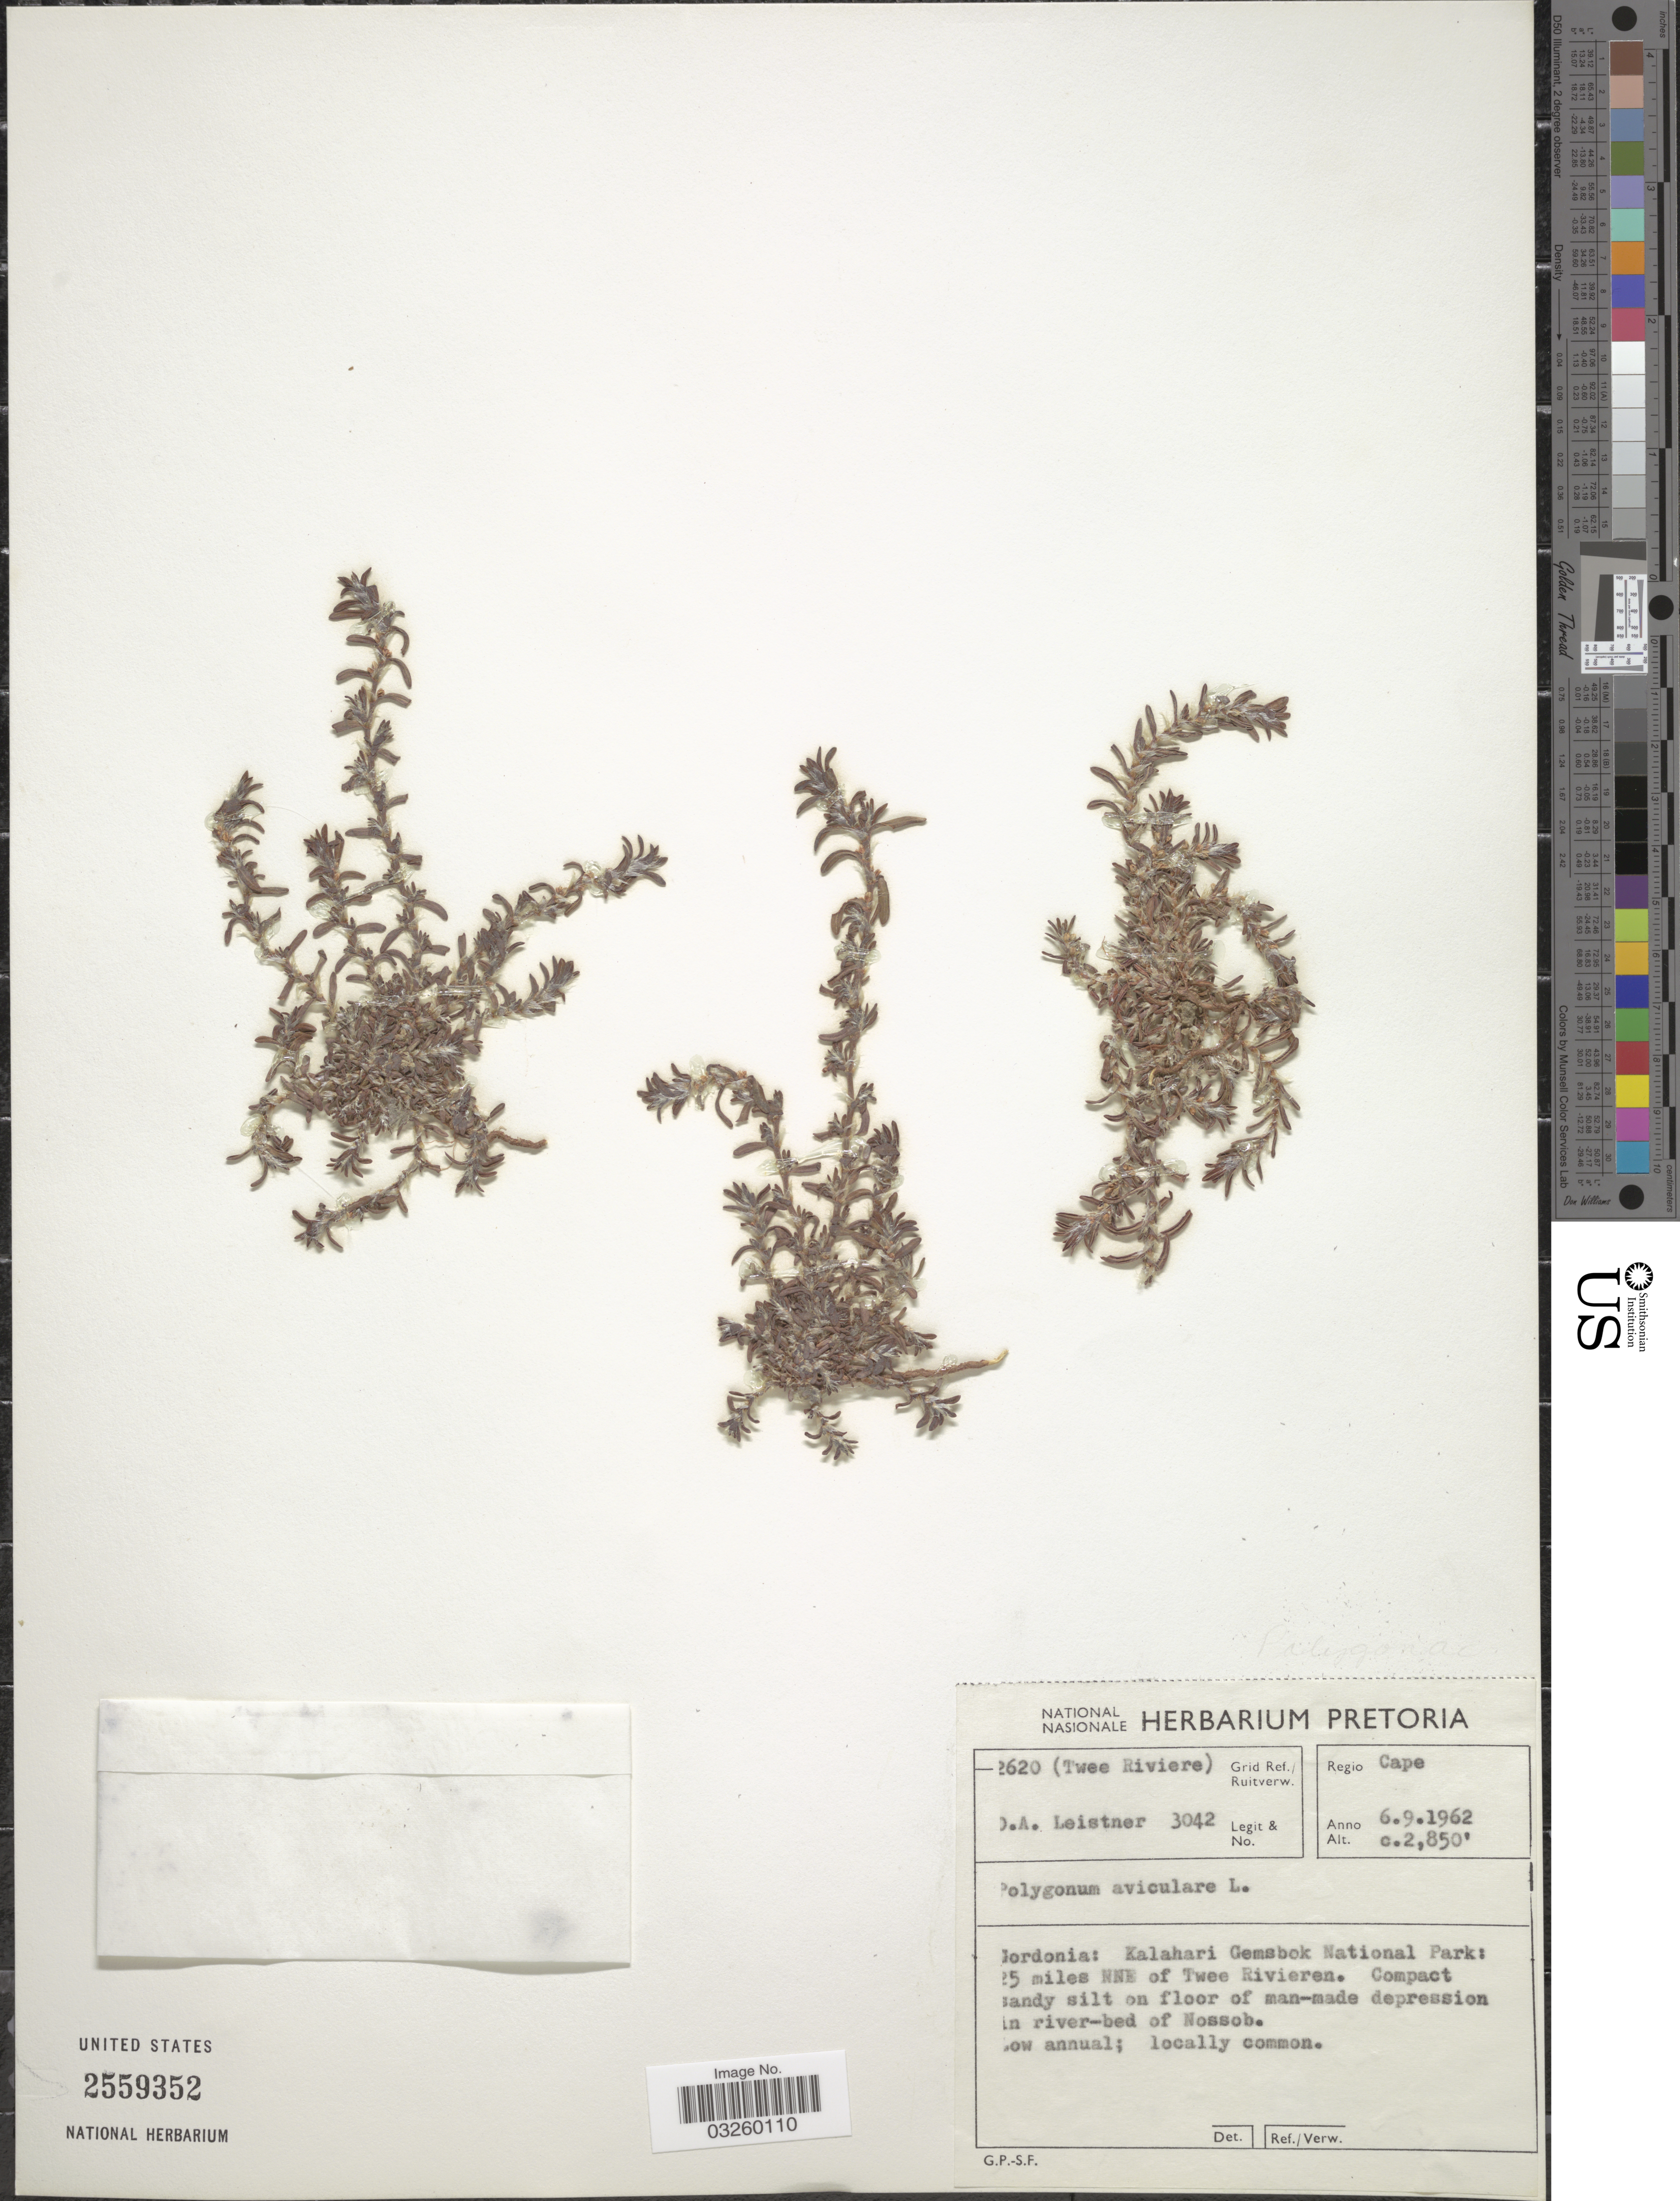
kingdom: Plantae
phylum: Tracheophyta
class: Magnoliopsida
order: Caryophyllales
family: Polygonaceae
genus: Polygonum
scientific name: Polygonum aviculare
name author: L.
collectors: O. A. Leistner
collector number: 3042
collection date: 1962-09-06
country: South Africa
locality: Grid. Red/Ruitverw. 2620 (Twee Riviere). Regio Cape. Gordonia: Kalahari Gemsbok National Park: 25 miles NNW of Twee Rivieren.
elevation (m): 869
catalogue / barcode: US 2559352